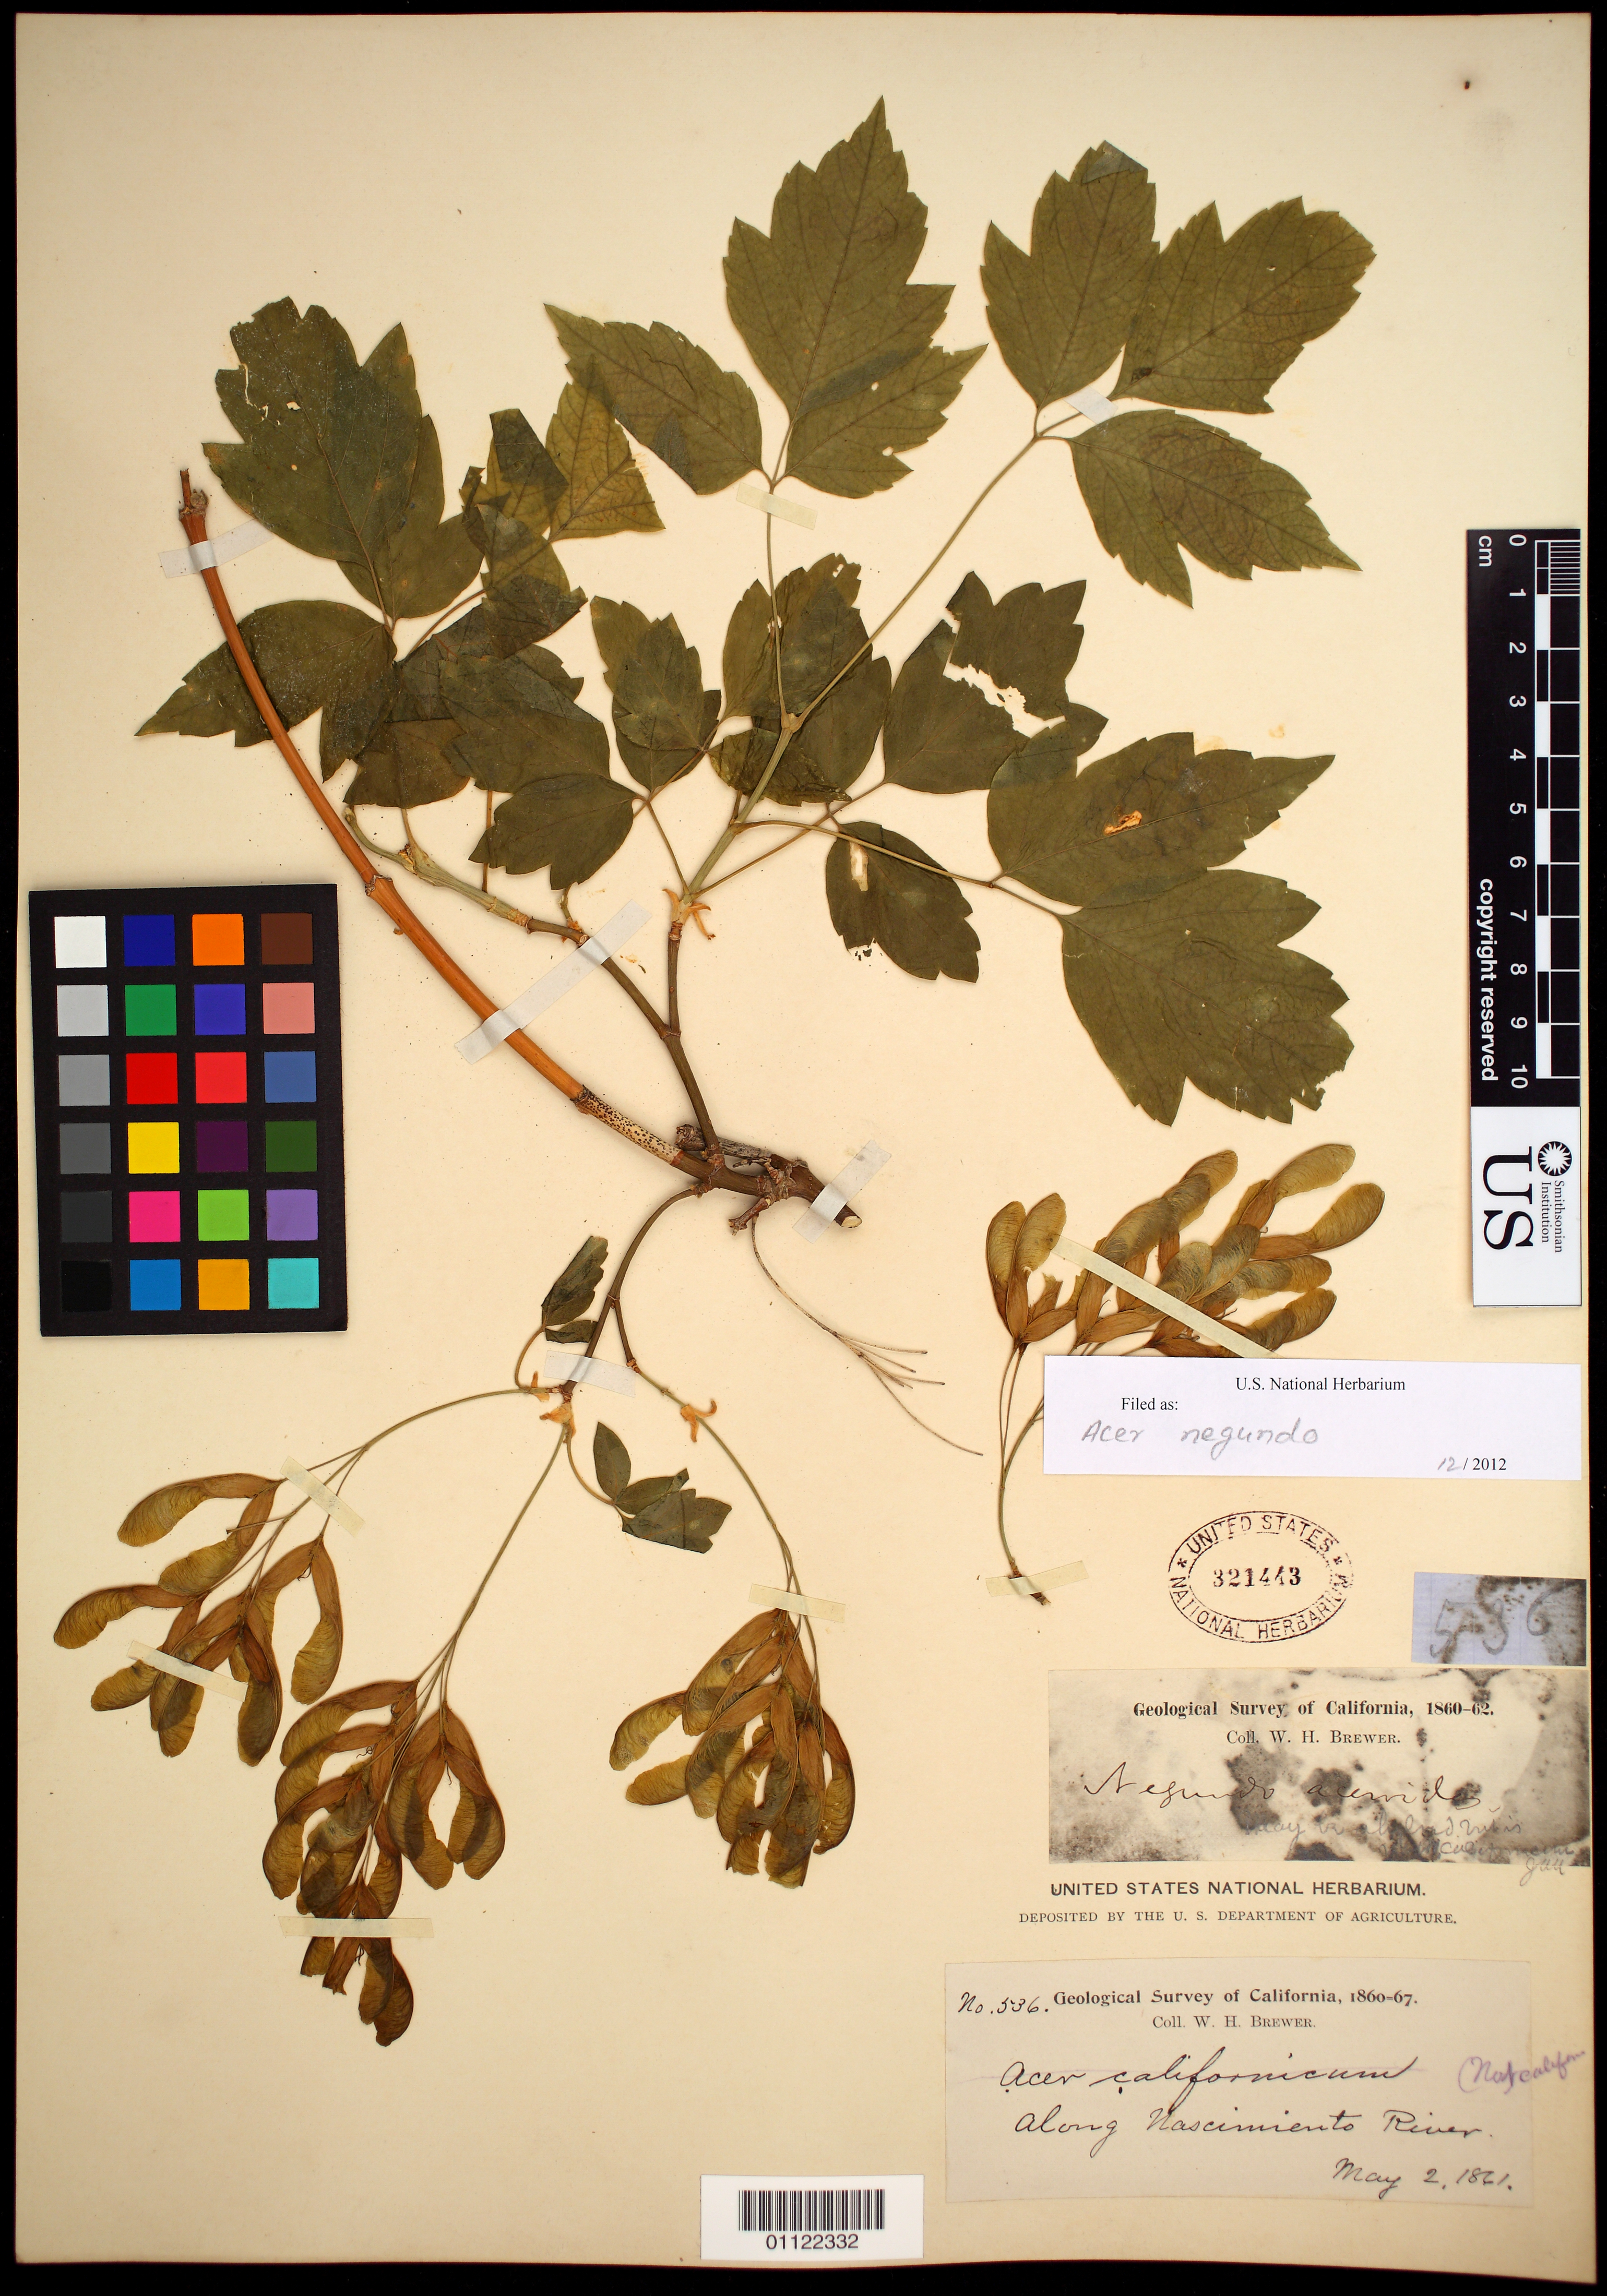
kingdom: Plantae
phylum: Tracheophyta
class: Magnoliopsida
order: Sapindales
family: Sapindaceae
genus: Acer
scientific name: Acer negundo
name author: L.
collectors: W. H. Brewer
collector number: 536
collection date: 1861-05-02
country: United States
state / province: California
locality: [Nascemiento] River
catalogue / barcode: US 321443